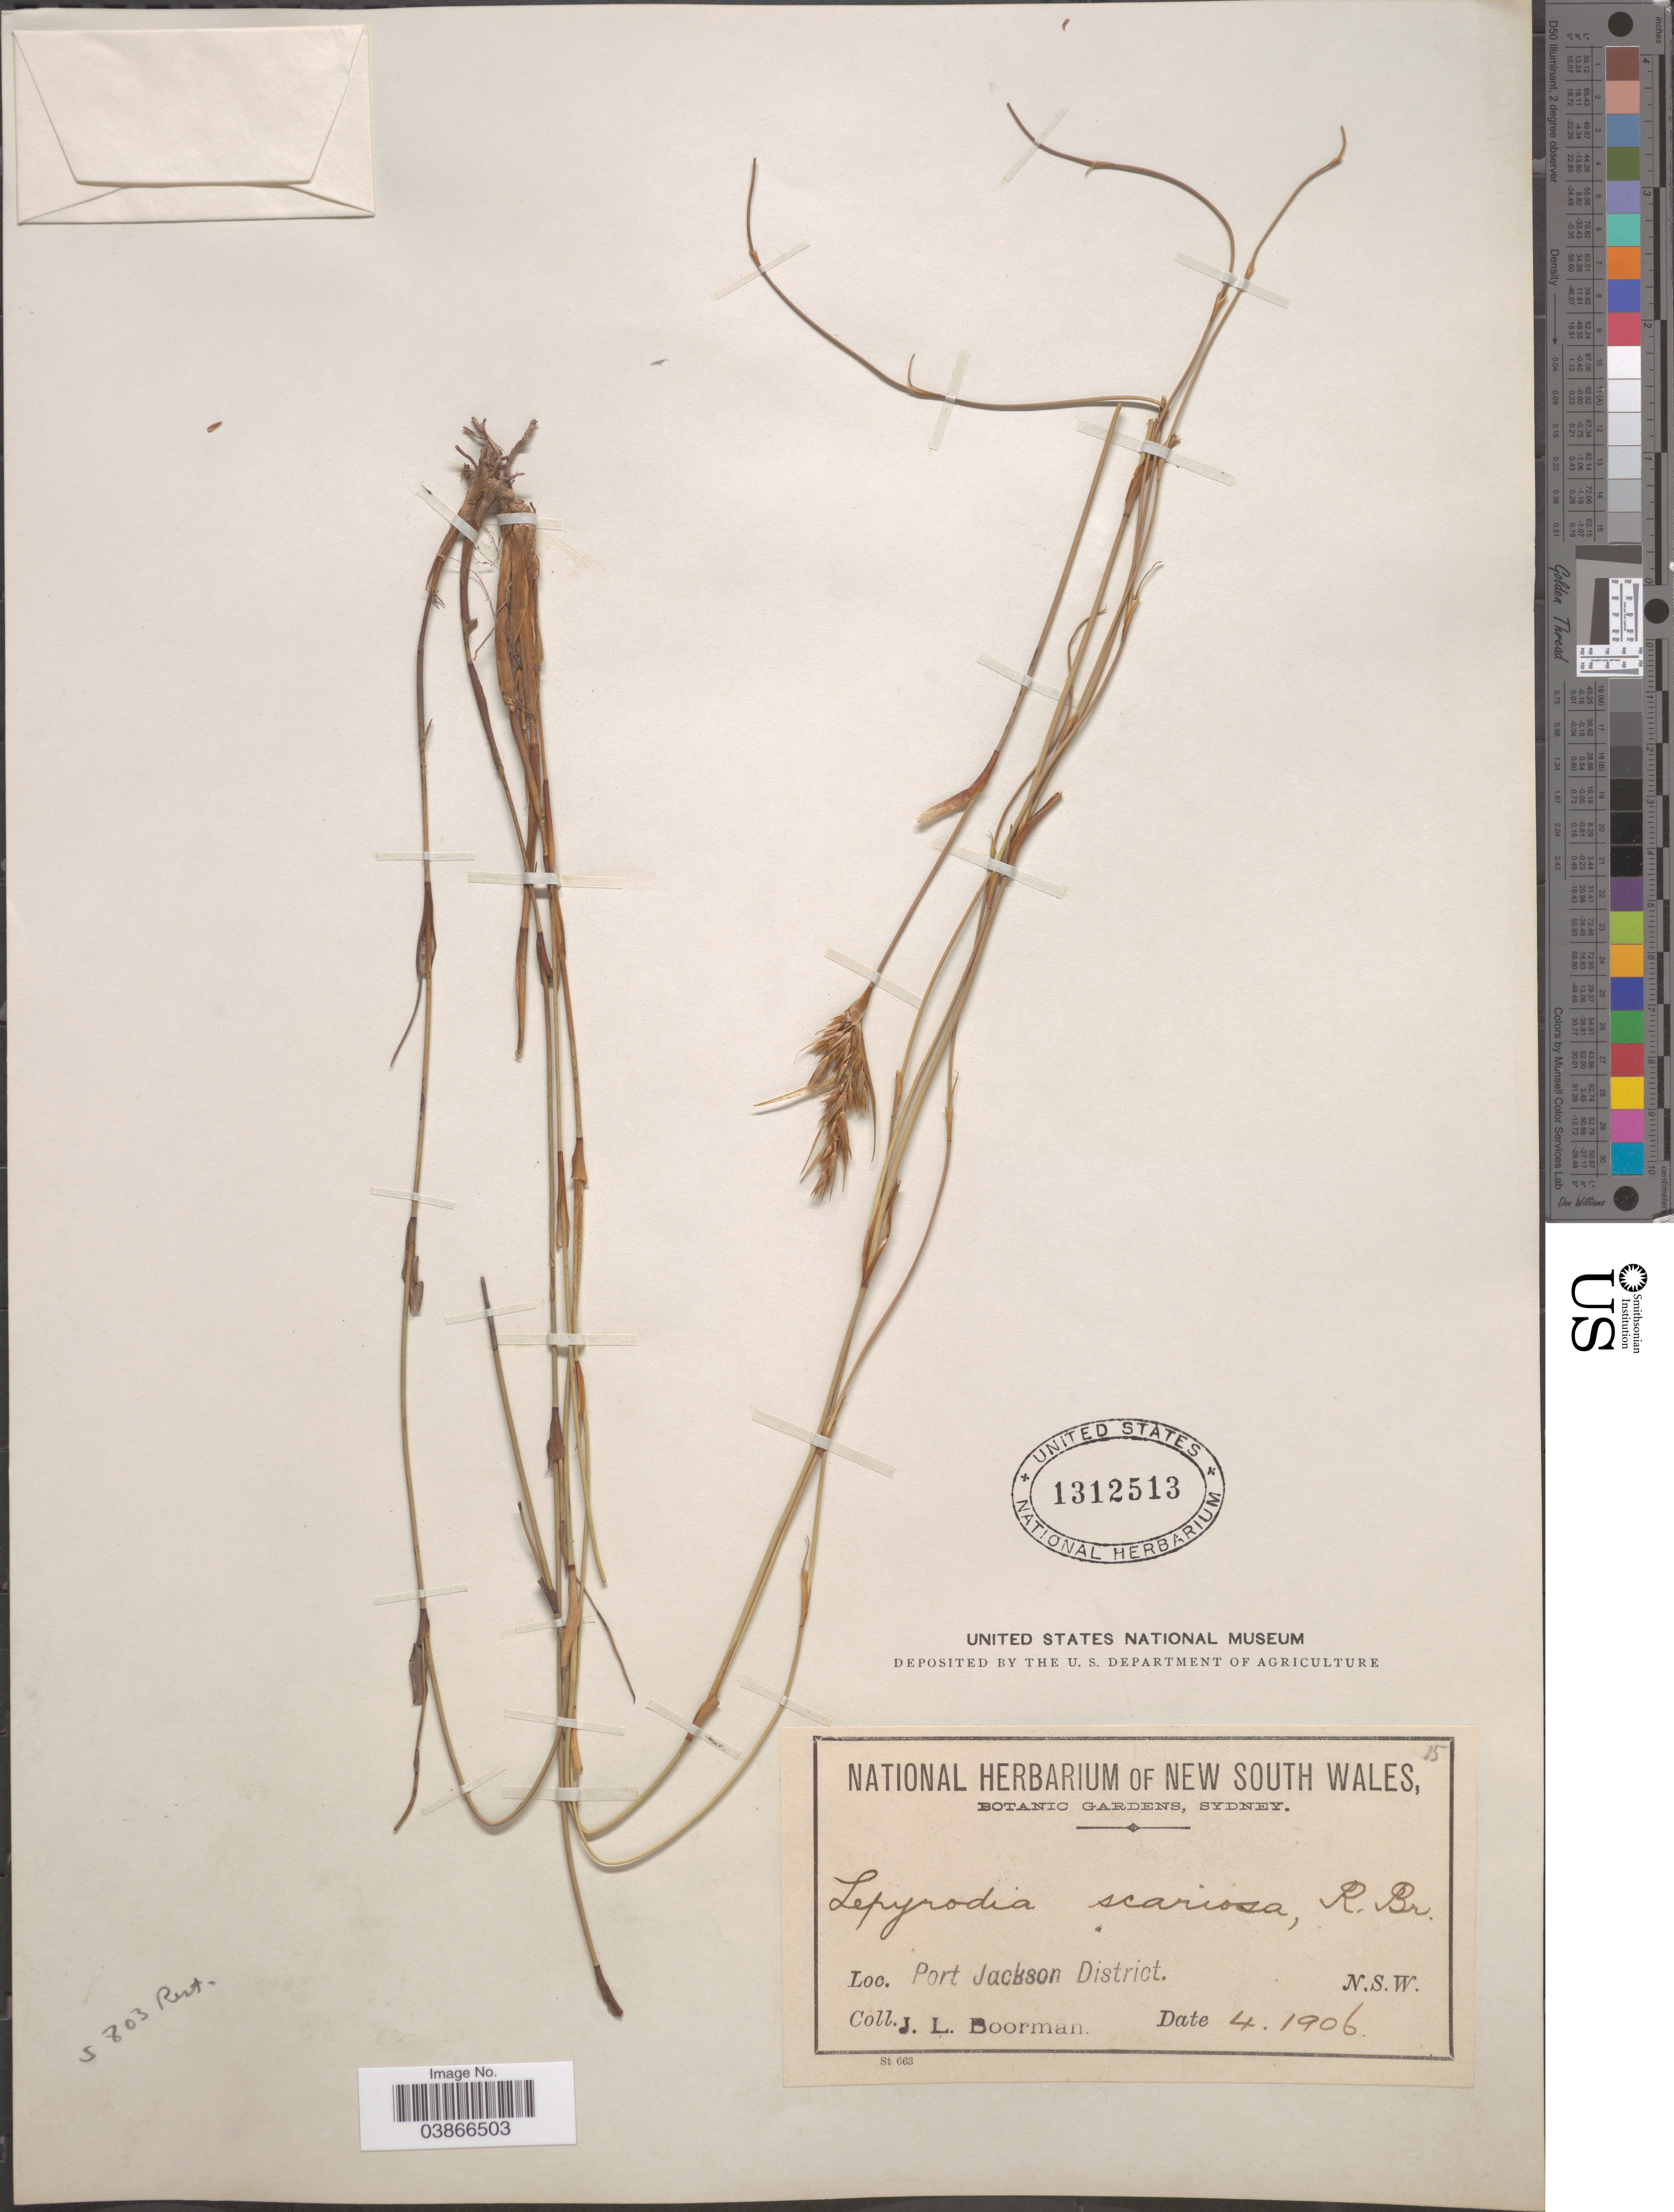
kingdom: Plantae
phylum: Tracheophyta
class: Liliopsida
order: Poales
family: Restionaceae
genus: Lepyrodia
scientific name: Lepyrodia scariosa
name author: R. Br.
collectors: J. Boorman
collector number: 15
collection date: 1906-04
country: Australia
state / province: New South Wales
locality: Port Jackson District.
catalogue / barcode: US 1312513